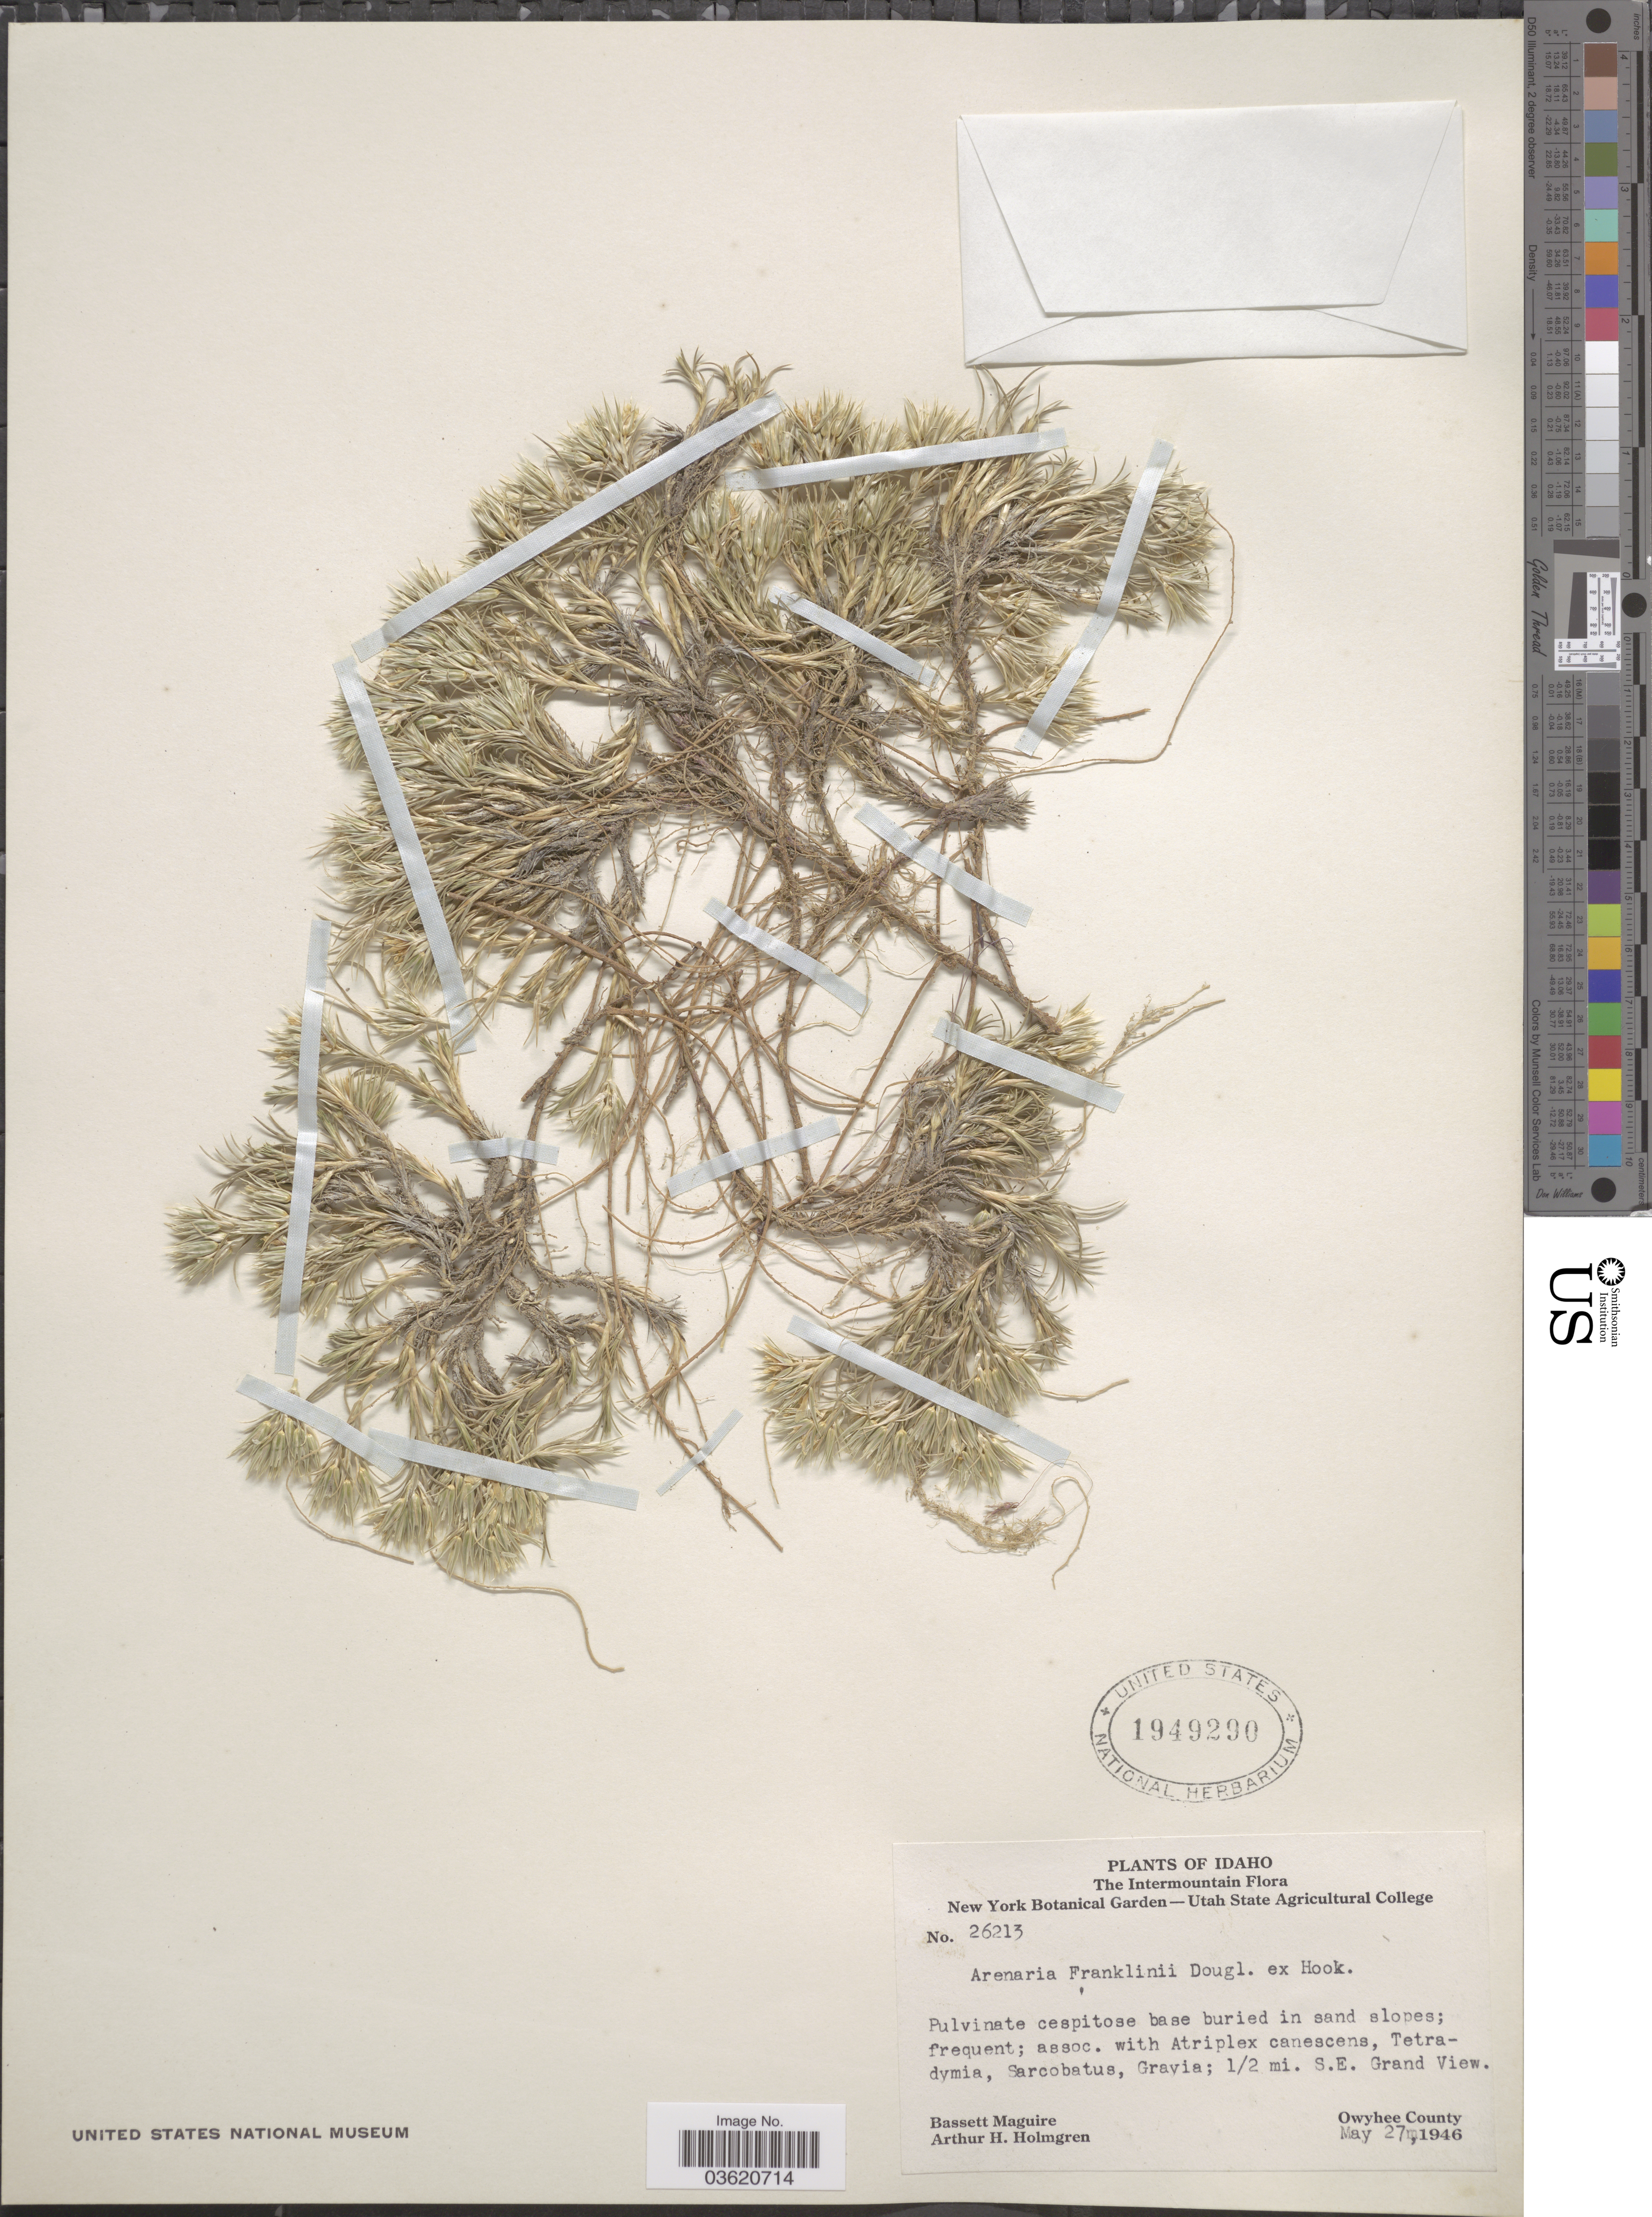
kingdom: Plantae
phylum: Tracheophyta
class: Magnoliopsida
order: Caryophyllales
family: Caryophyllaceae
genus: Eremogone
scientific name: Eremogone franklinii var. franklinii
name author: (Douglas ex Hook.) R.L. Hartm. & Rabeler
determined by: Strong, Mark T., (BOT), Smithsonian Institution - National Museum of Natural History (UNITED STATES)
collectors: B. Maguire & A. H. Holmgren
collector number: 26213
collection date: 1946-05-27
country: United States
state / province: Idaho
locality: The Intermountain. 1/2 mi. S.E. Grand View. Owyhee County.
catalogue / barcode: US 1949290